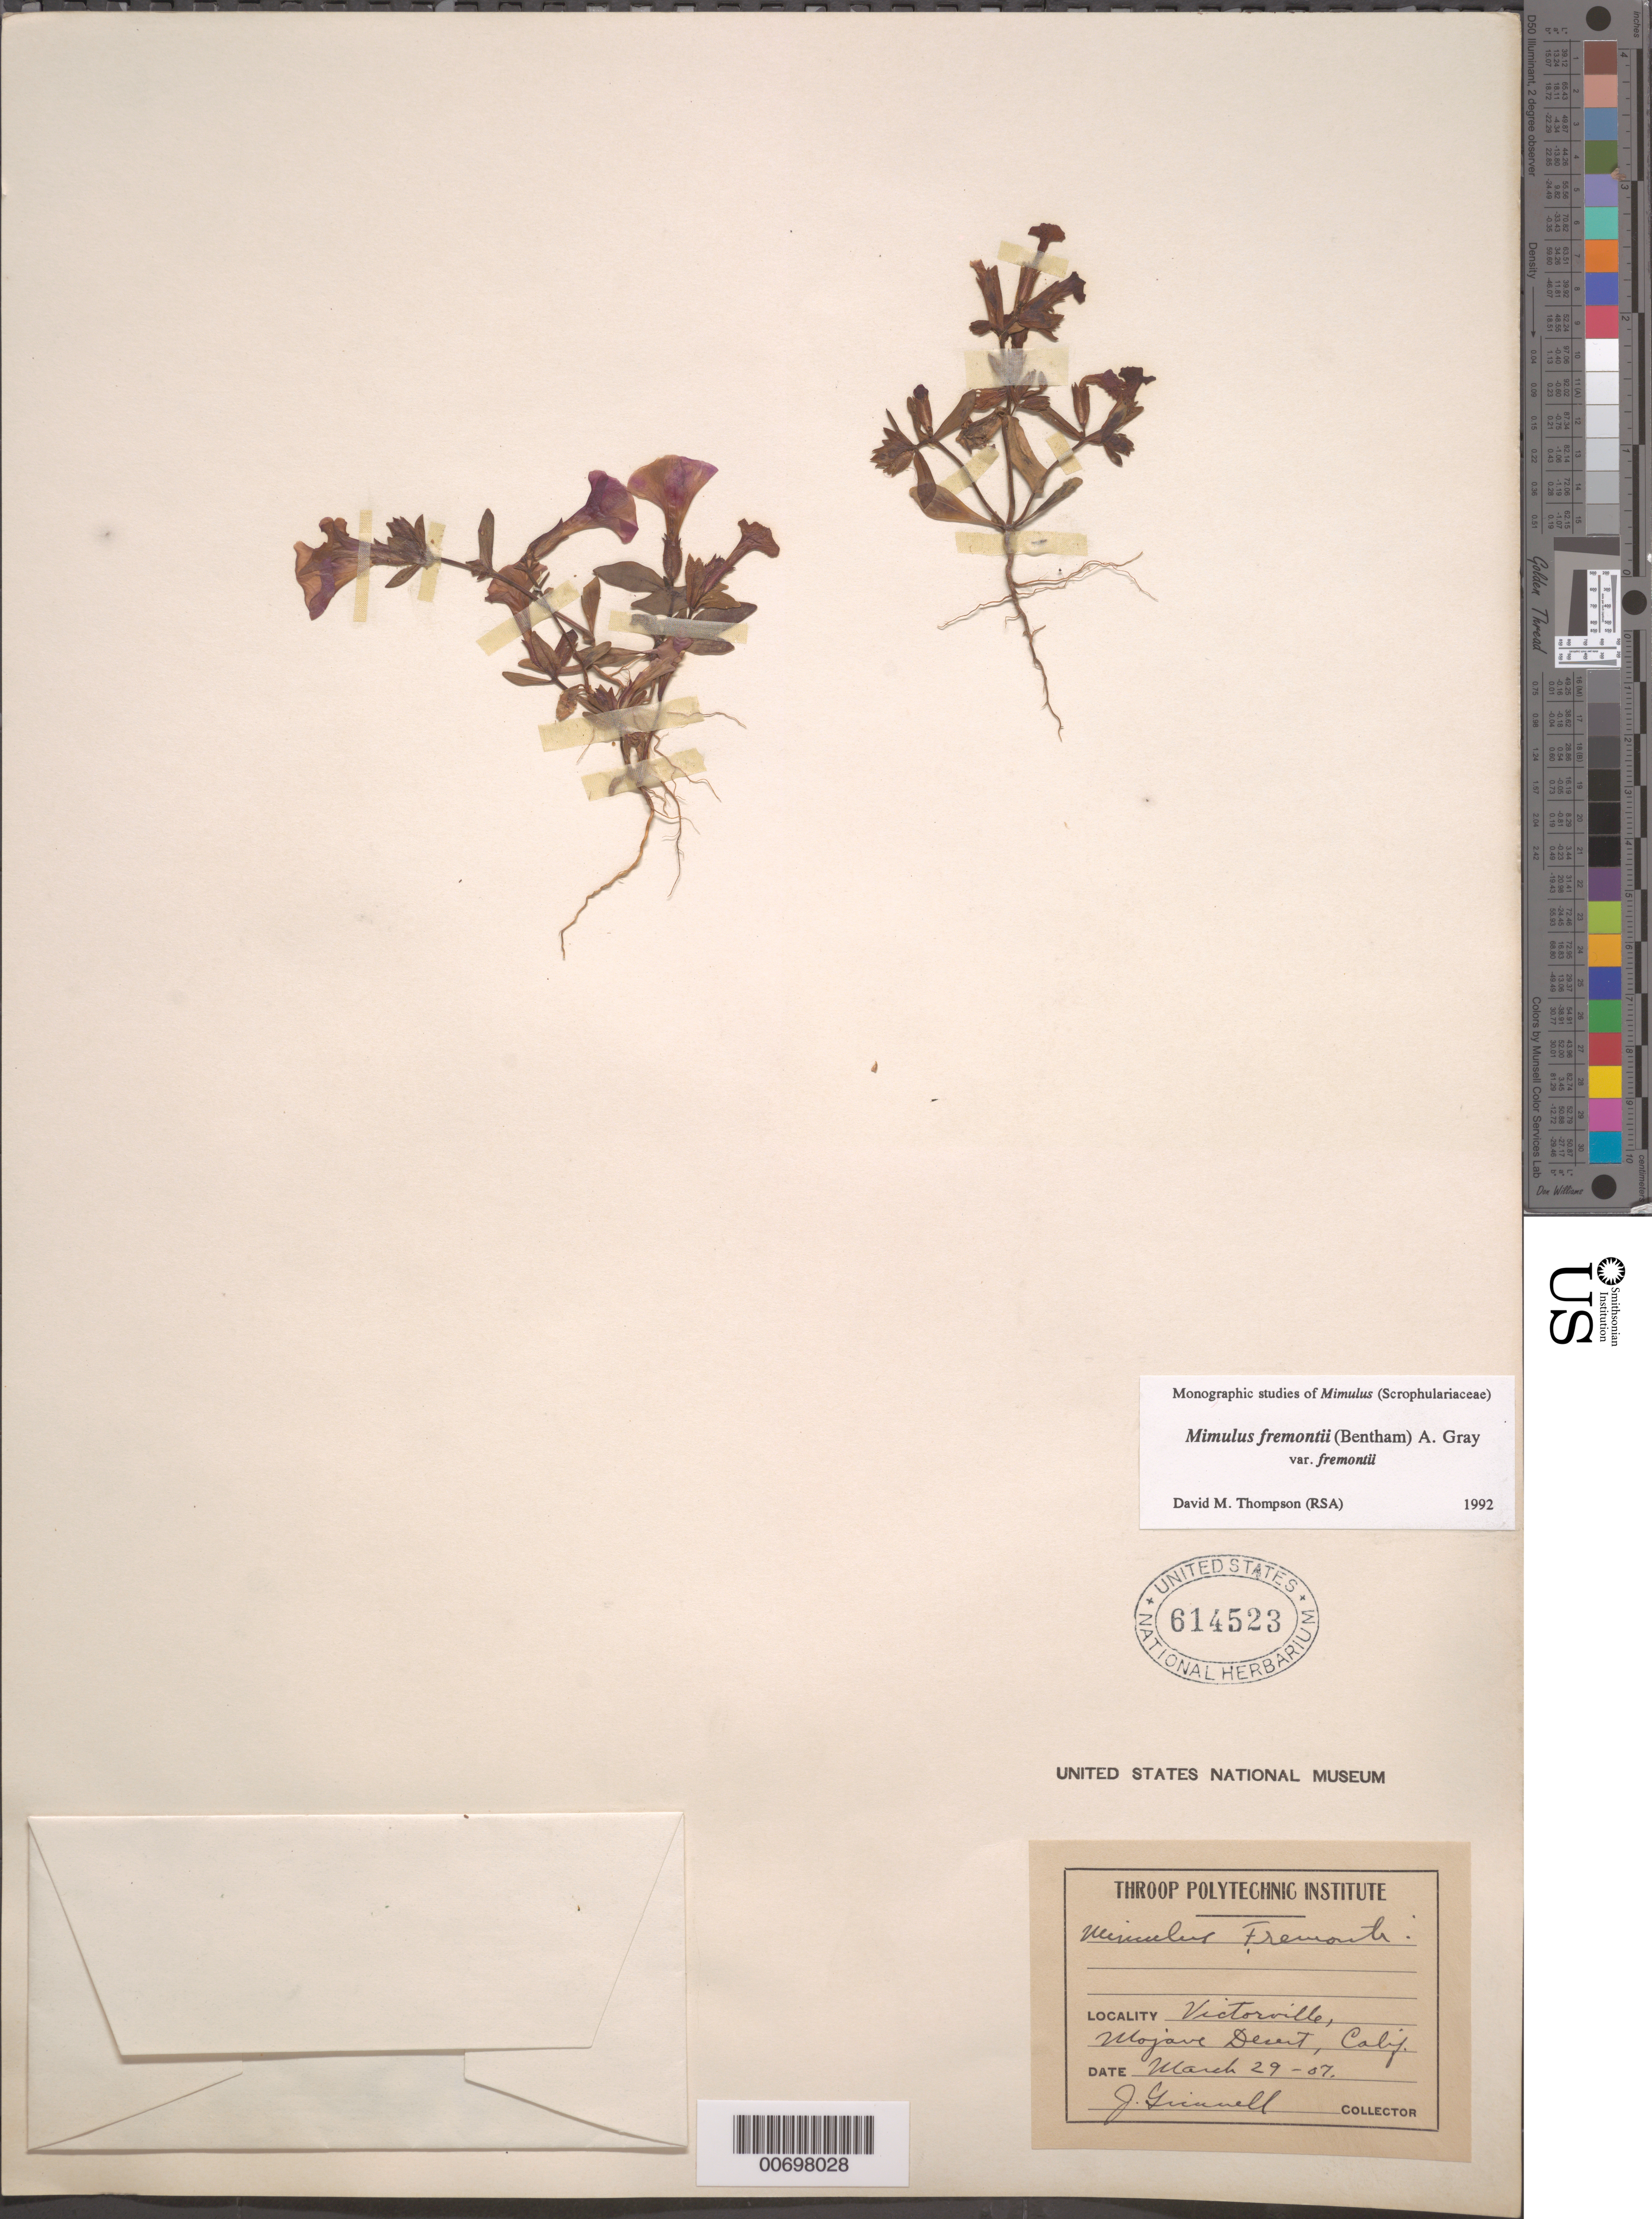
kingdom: Plantae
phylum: Tracheophyta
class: Magnoliopsida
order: Lamiales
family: Phrymaceae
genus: Mimulus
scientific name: Mimulus fremontii var. fremontii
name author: (Benth.) A. Gray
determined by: Thompson, D. M., (RSA), Rancho Santa Ana Botanic Garden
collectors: J. Grinnel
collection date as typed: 29 Mar 1907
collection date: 1907-03-29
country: United States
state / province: California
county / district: San Barnadino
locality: Victorville, Mojave Desert.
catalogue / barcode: US 614523